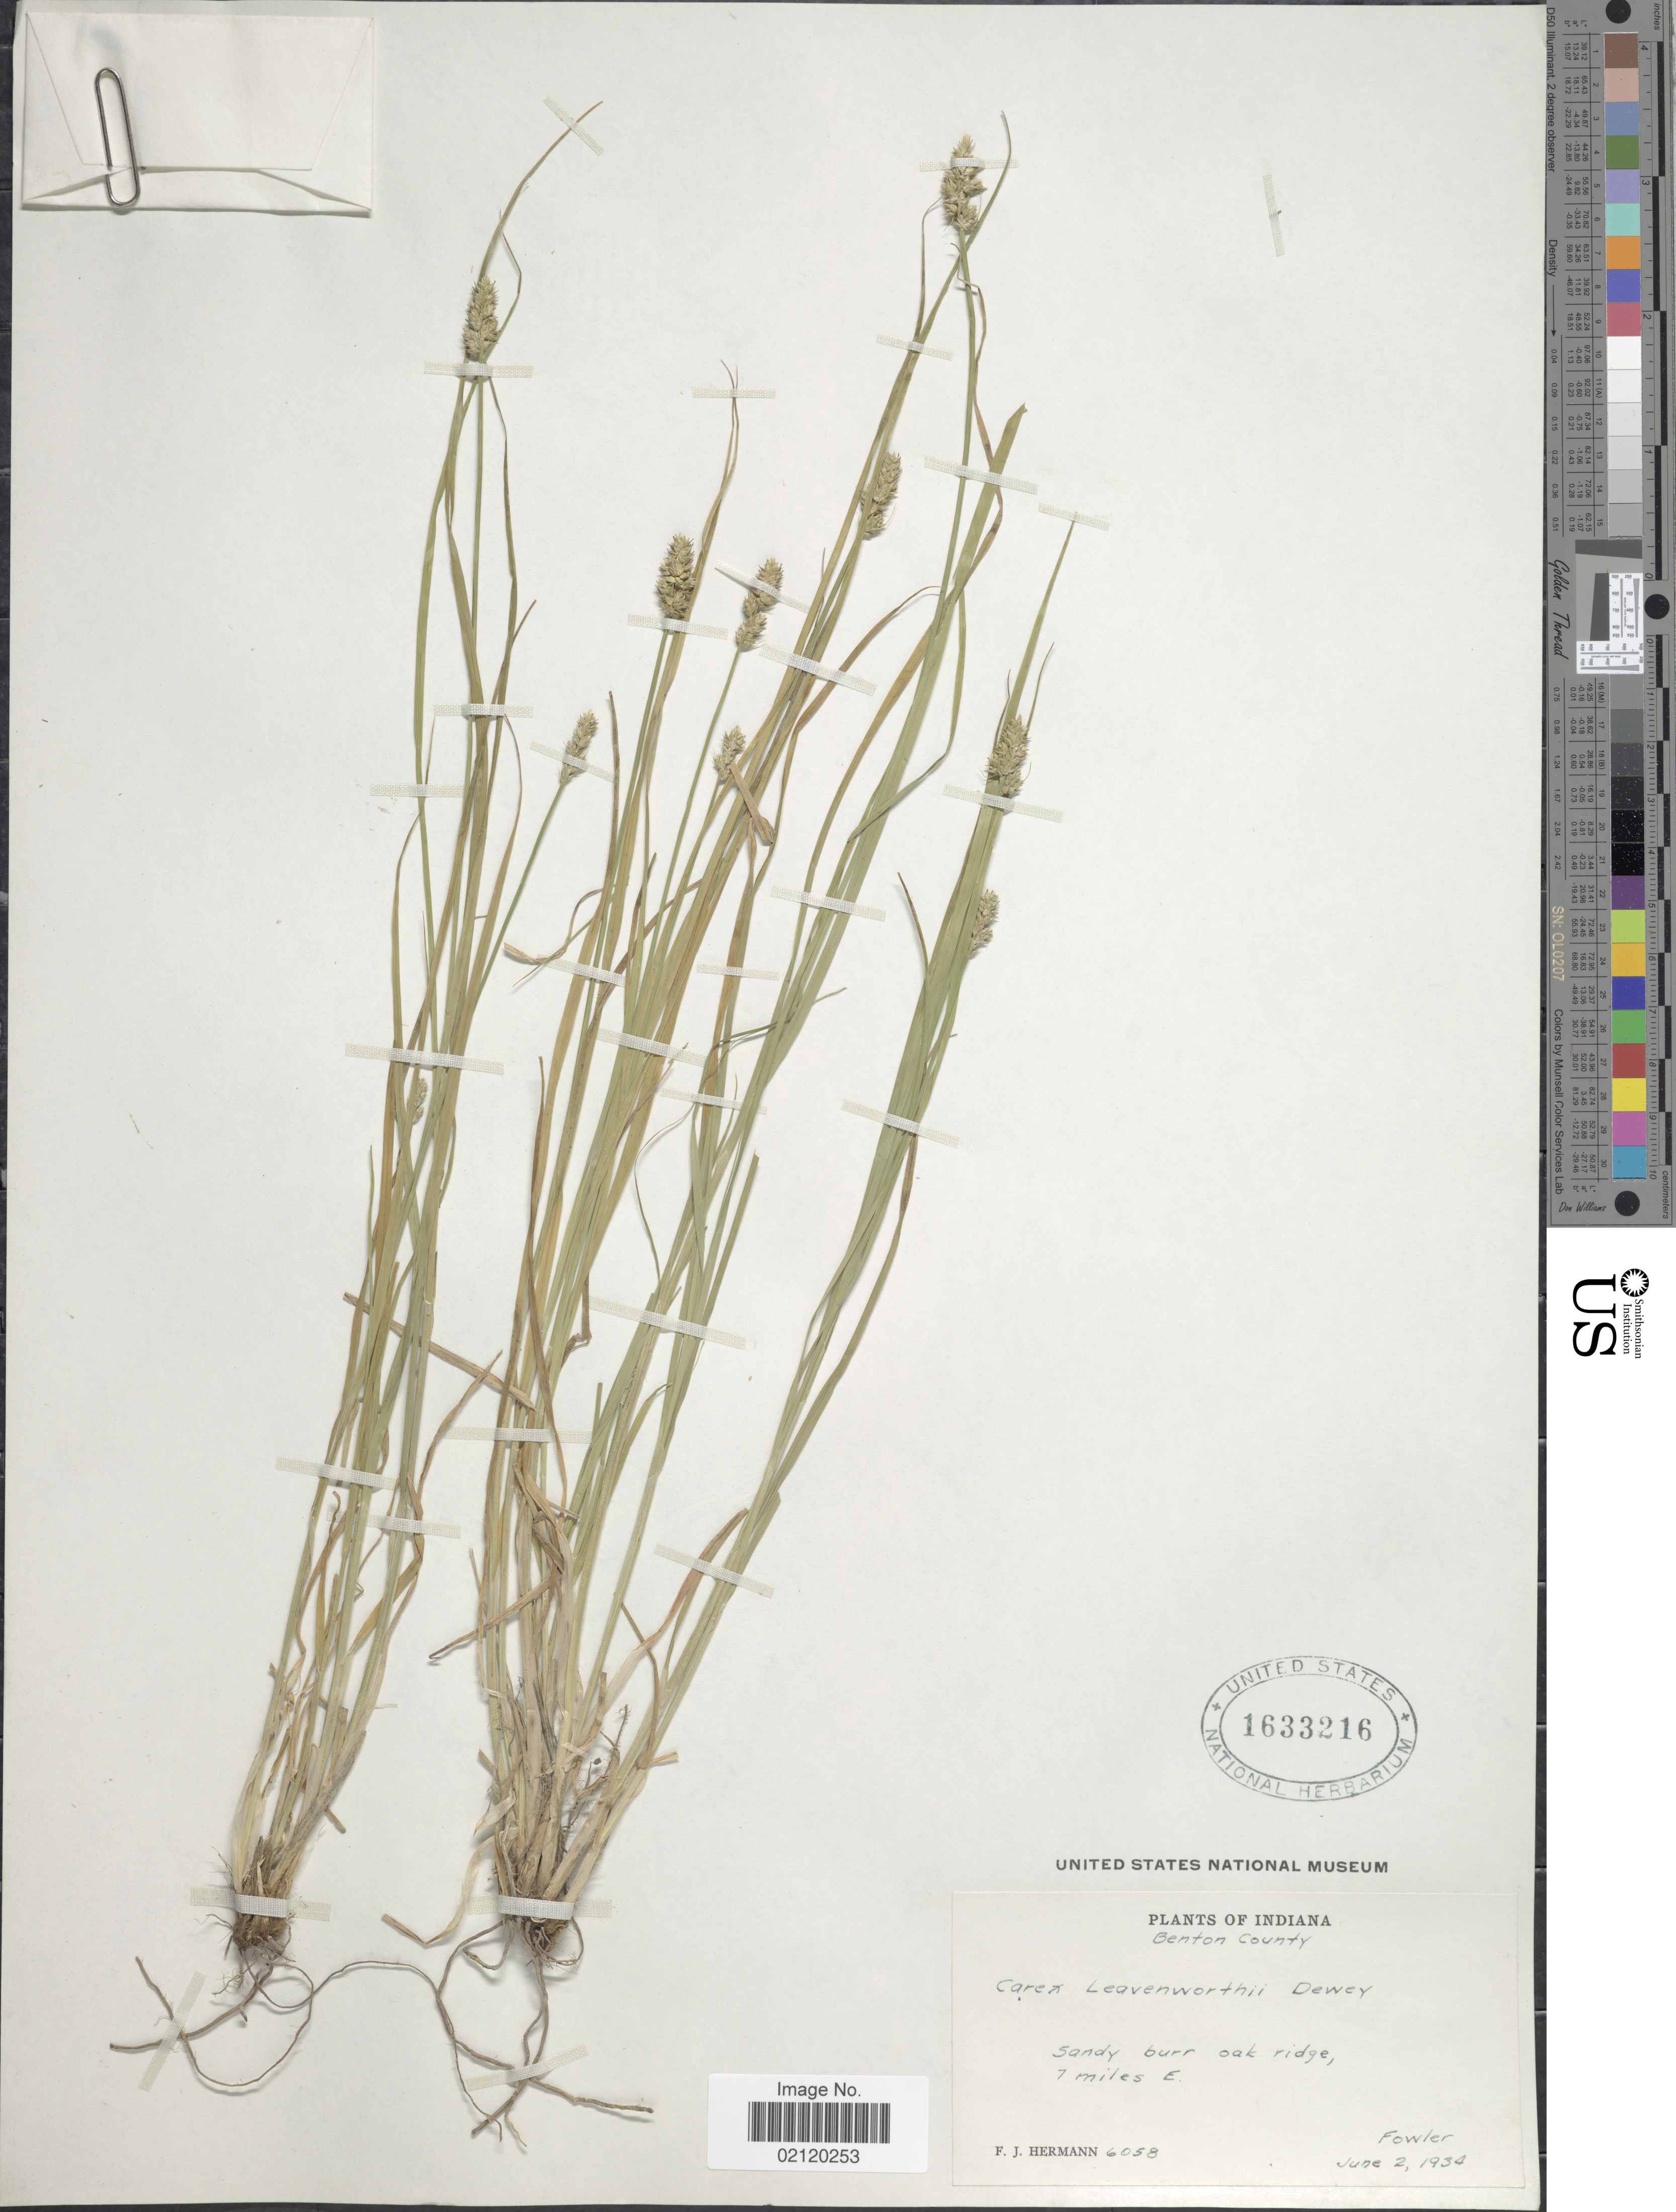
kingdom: Plantae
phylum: Tracheophyta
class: Liliopsida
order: Poales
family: Cyperaceae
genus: Carex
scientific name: Carex leavenworthii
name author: Dewey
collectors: F. J. Hermann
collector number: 6058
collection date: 1934-06-02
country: United States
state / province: Indiana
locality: Benton County, 7 miles E., Fowler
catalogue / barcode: US 1633216